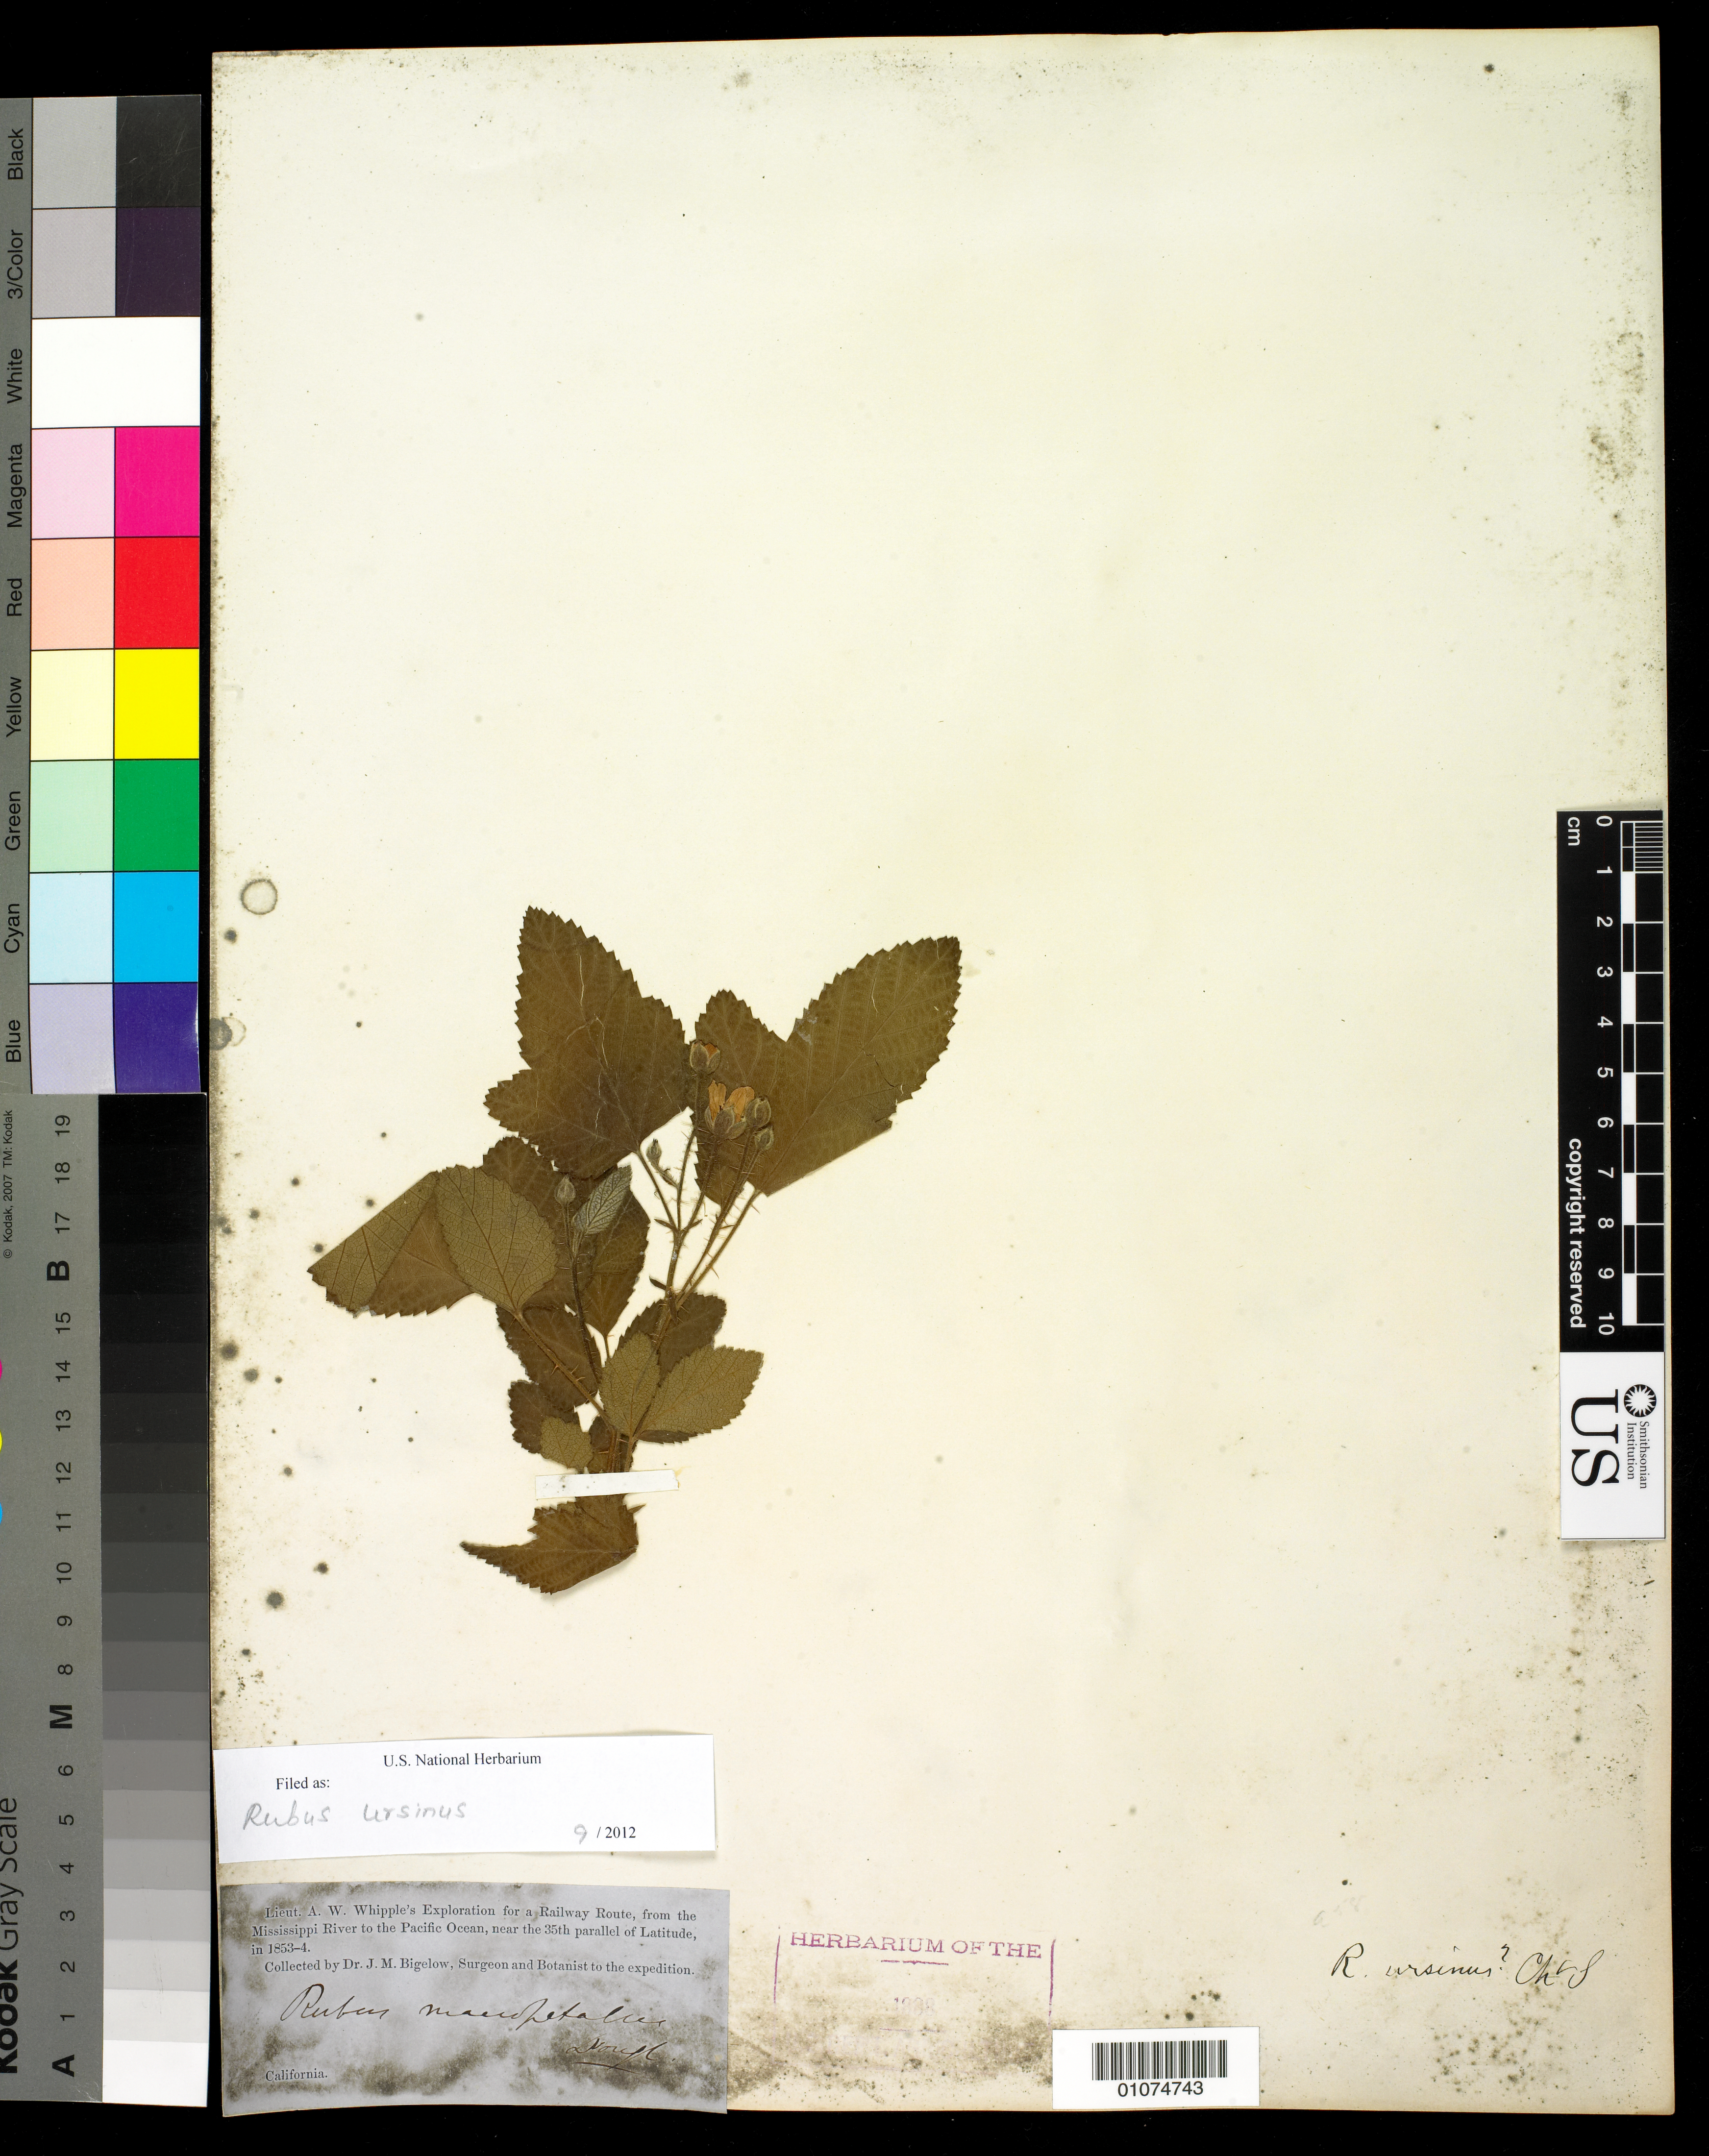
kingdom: Plantae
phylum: Tracheophyta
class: Magnoliopsida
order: Rosales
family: Rosaceae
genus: Rubus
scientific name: Rubus ursinus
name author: (Schltdl.) Cham.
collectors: J. M. Bigelow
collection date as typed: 1853 to -- --- 1854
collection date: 1853/1854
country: United States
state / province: California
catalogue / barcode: US 1